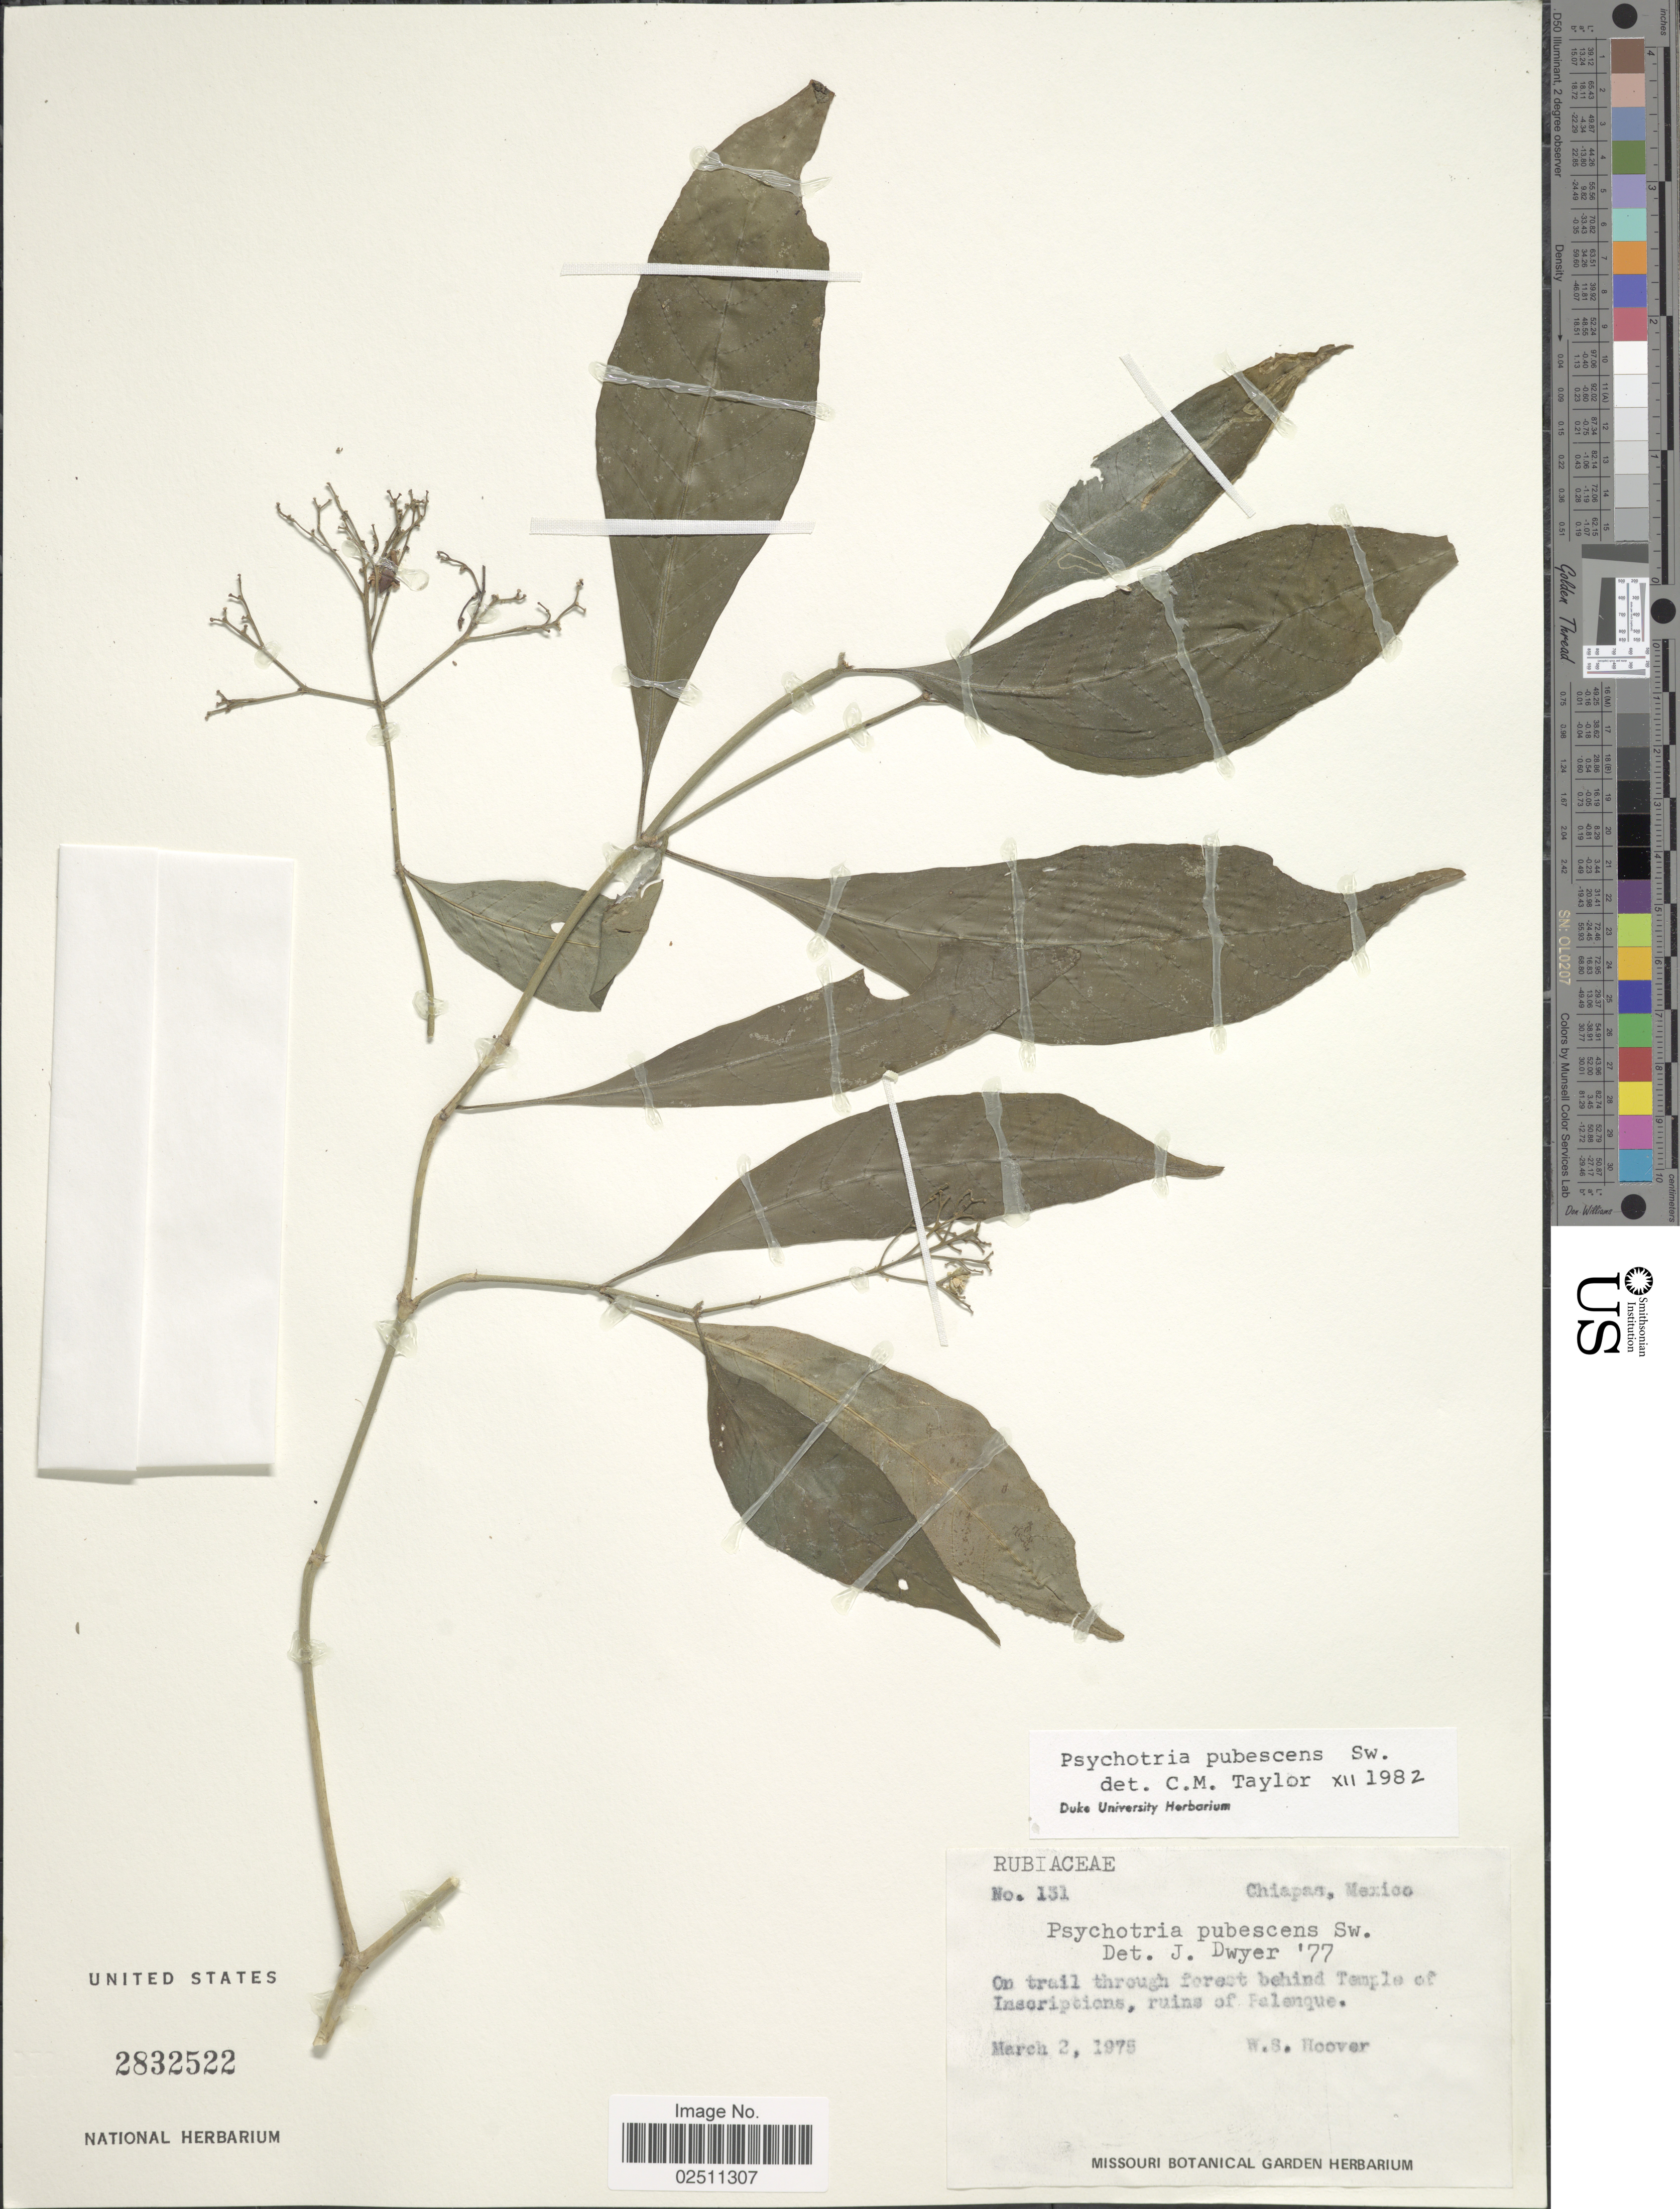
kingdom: Plantae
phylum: Tracheophyta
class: Magnoliopsida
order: Gentianales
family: Rubiaceae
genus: Psychotria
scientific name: Psychotria pubescens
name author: Sw.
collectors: W. S. Hoover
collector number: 131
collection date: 1975-03-02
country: Mexico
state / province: Chiapas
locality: On trail through forest behind Temple of Inscriptions, ruins of Falenque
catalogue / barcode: US 2832522